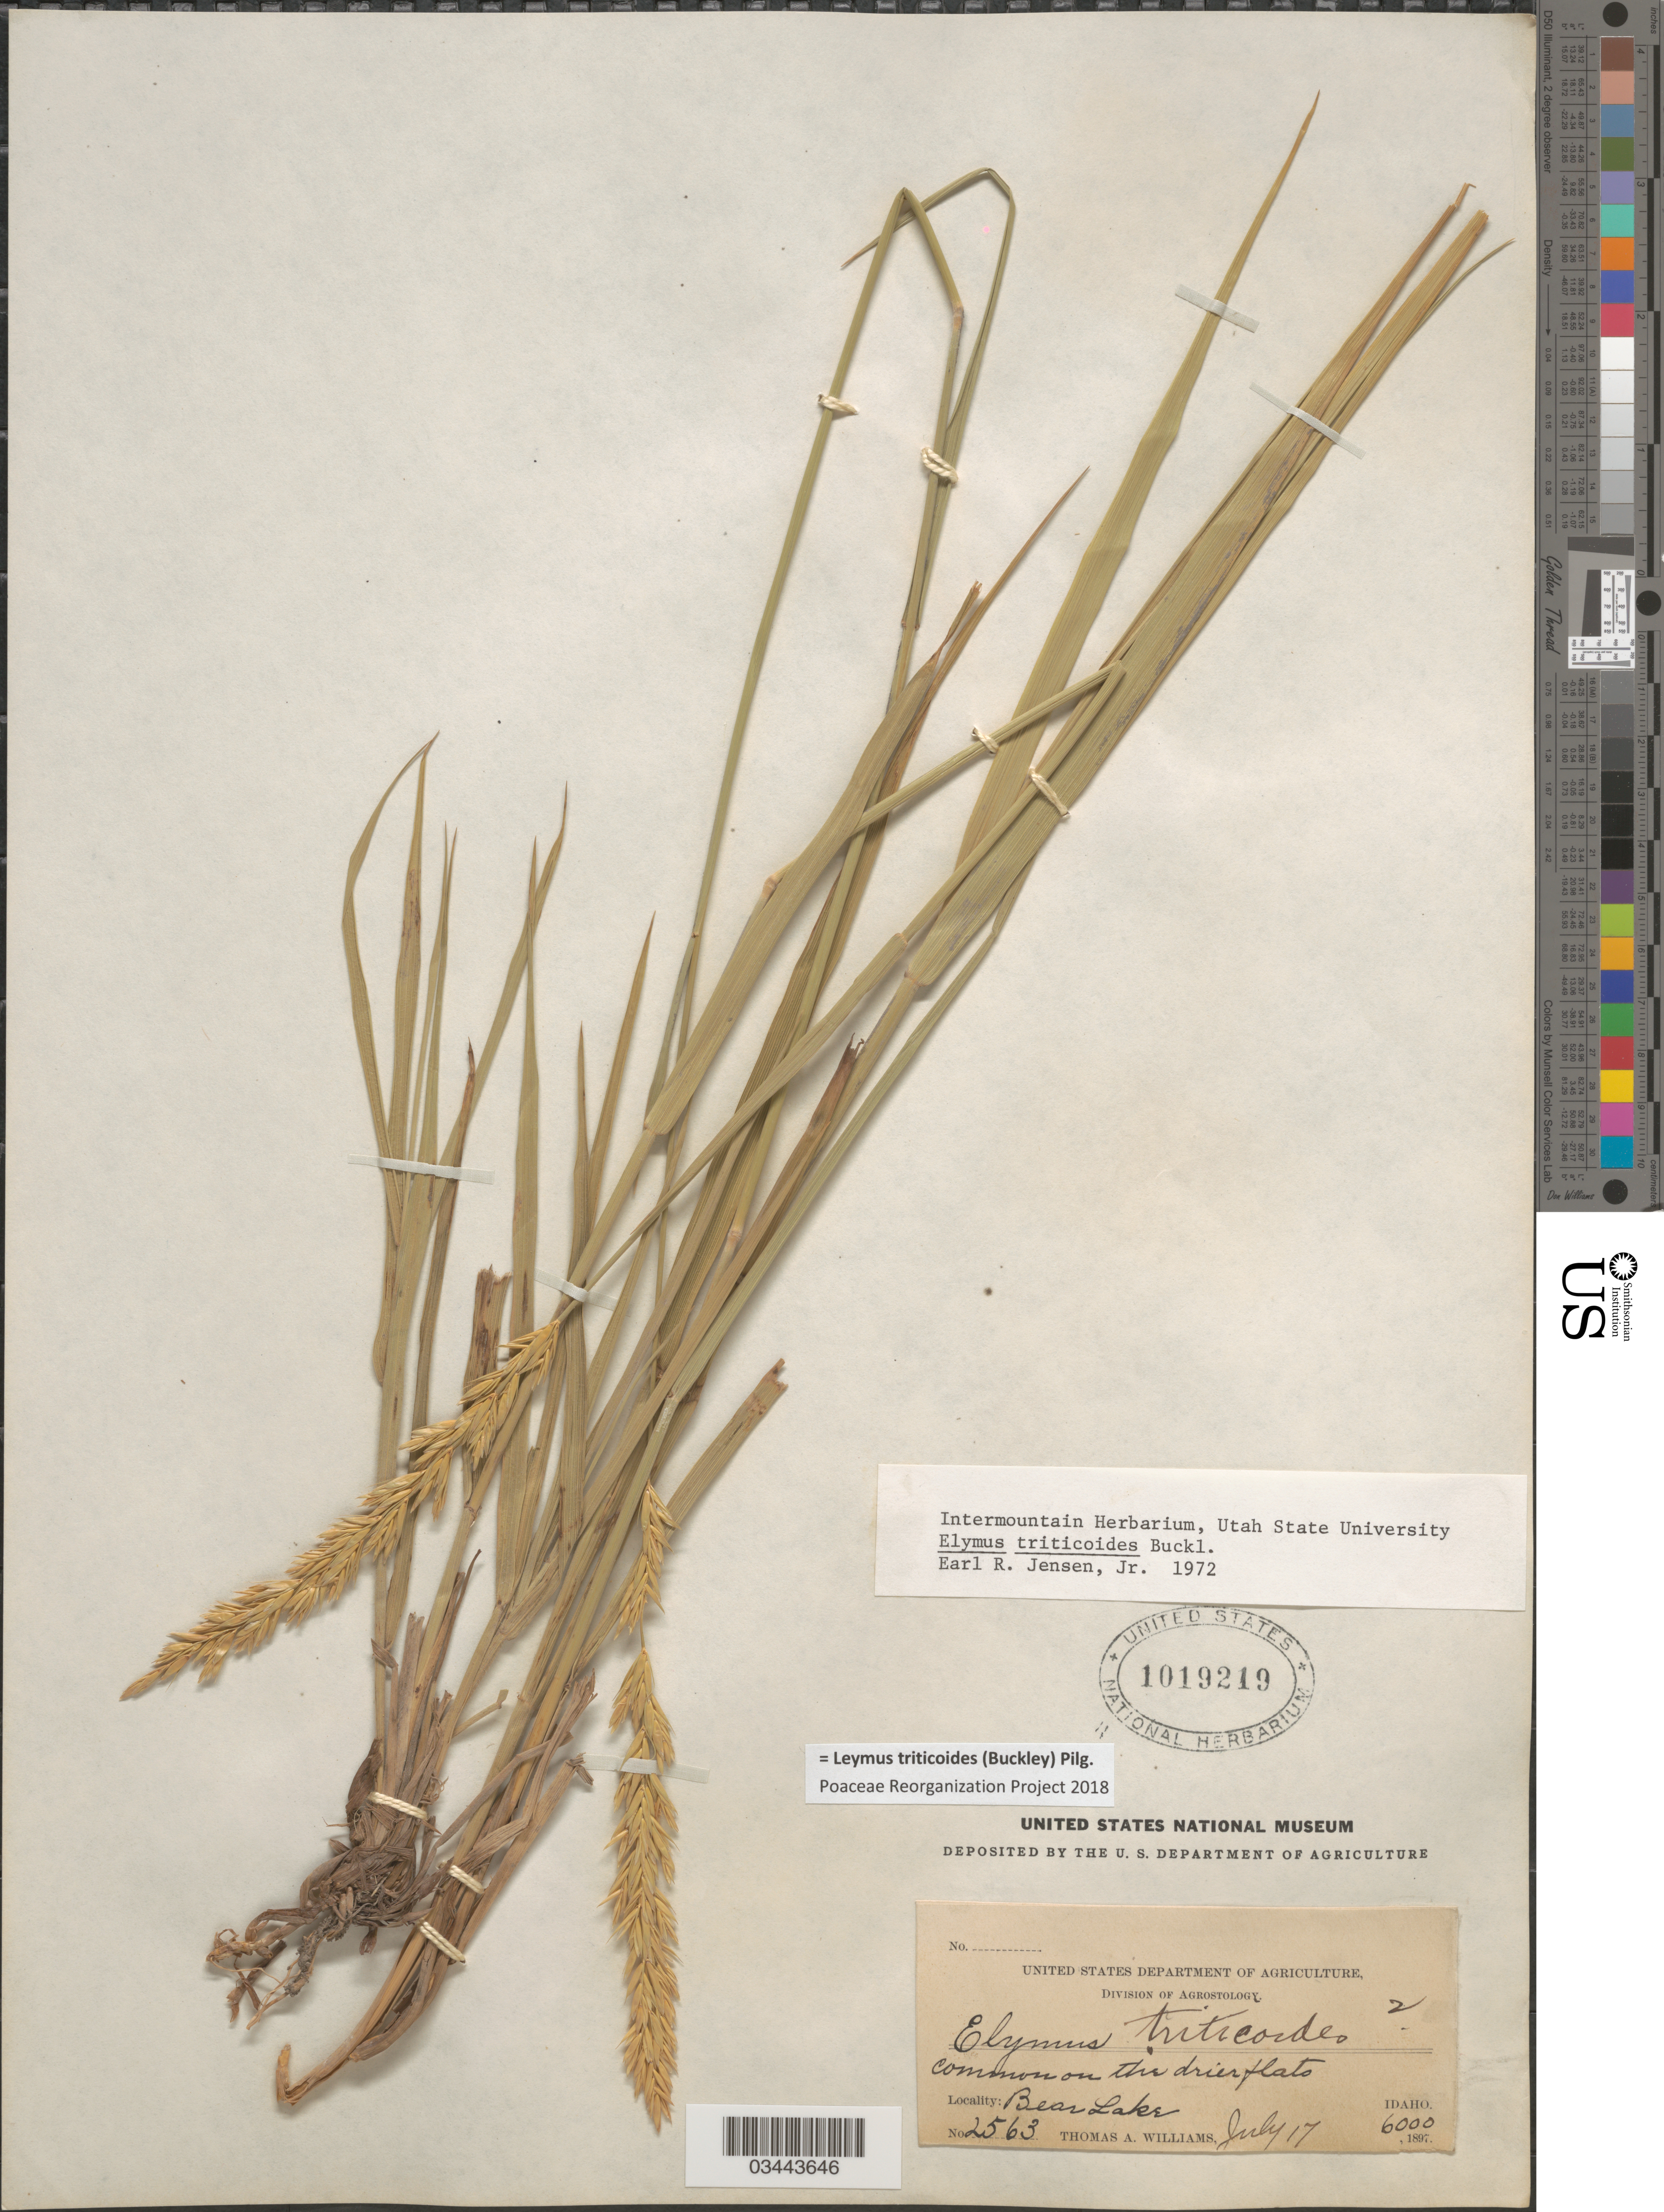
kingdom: Plantae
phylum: Tracheophyta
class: Liliopsida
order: Poales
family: Poaceae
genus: Leymus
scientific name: Leymus triticoides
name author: (Buckley) Pilg.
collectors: T. A. Williams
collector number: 2563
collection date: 1897-07-17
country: United States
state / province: Idaho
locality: Common on the drier flats. Bear Lake.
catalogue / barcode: US 1019219